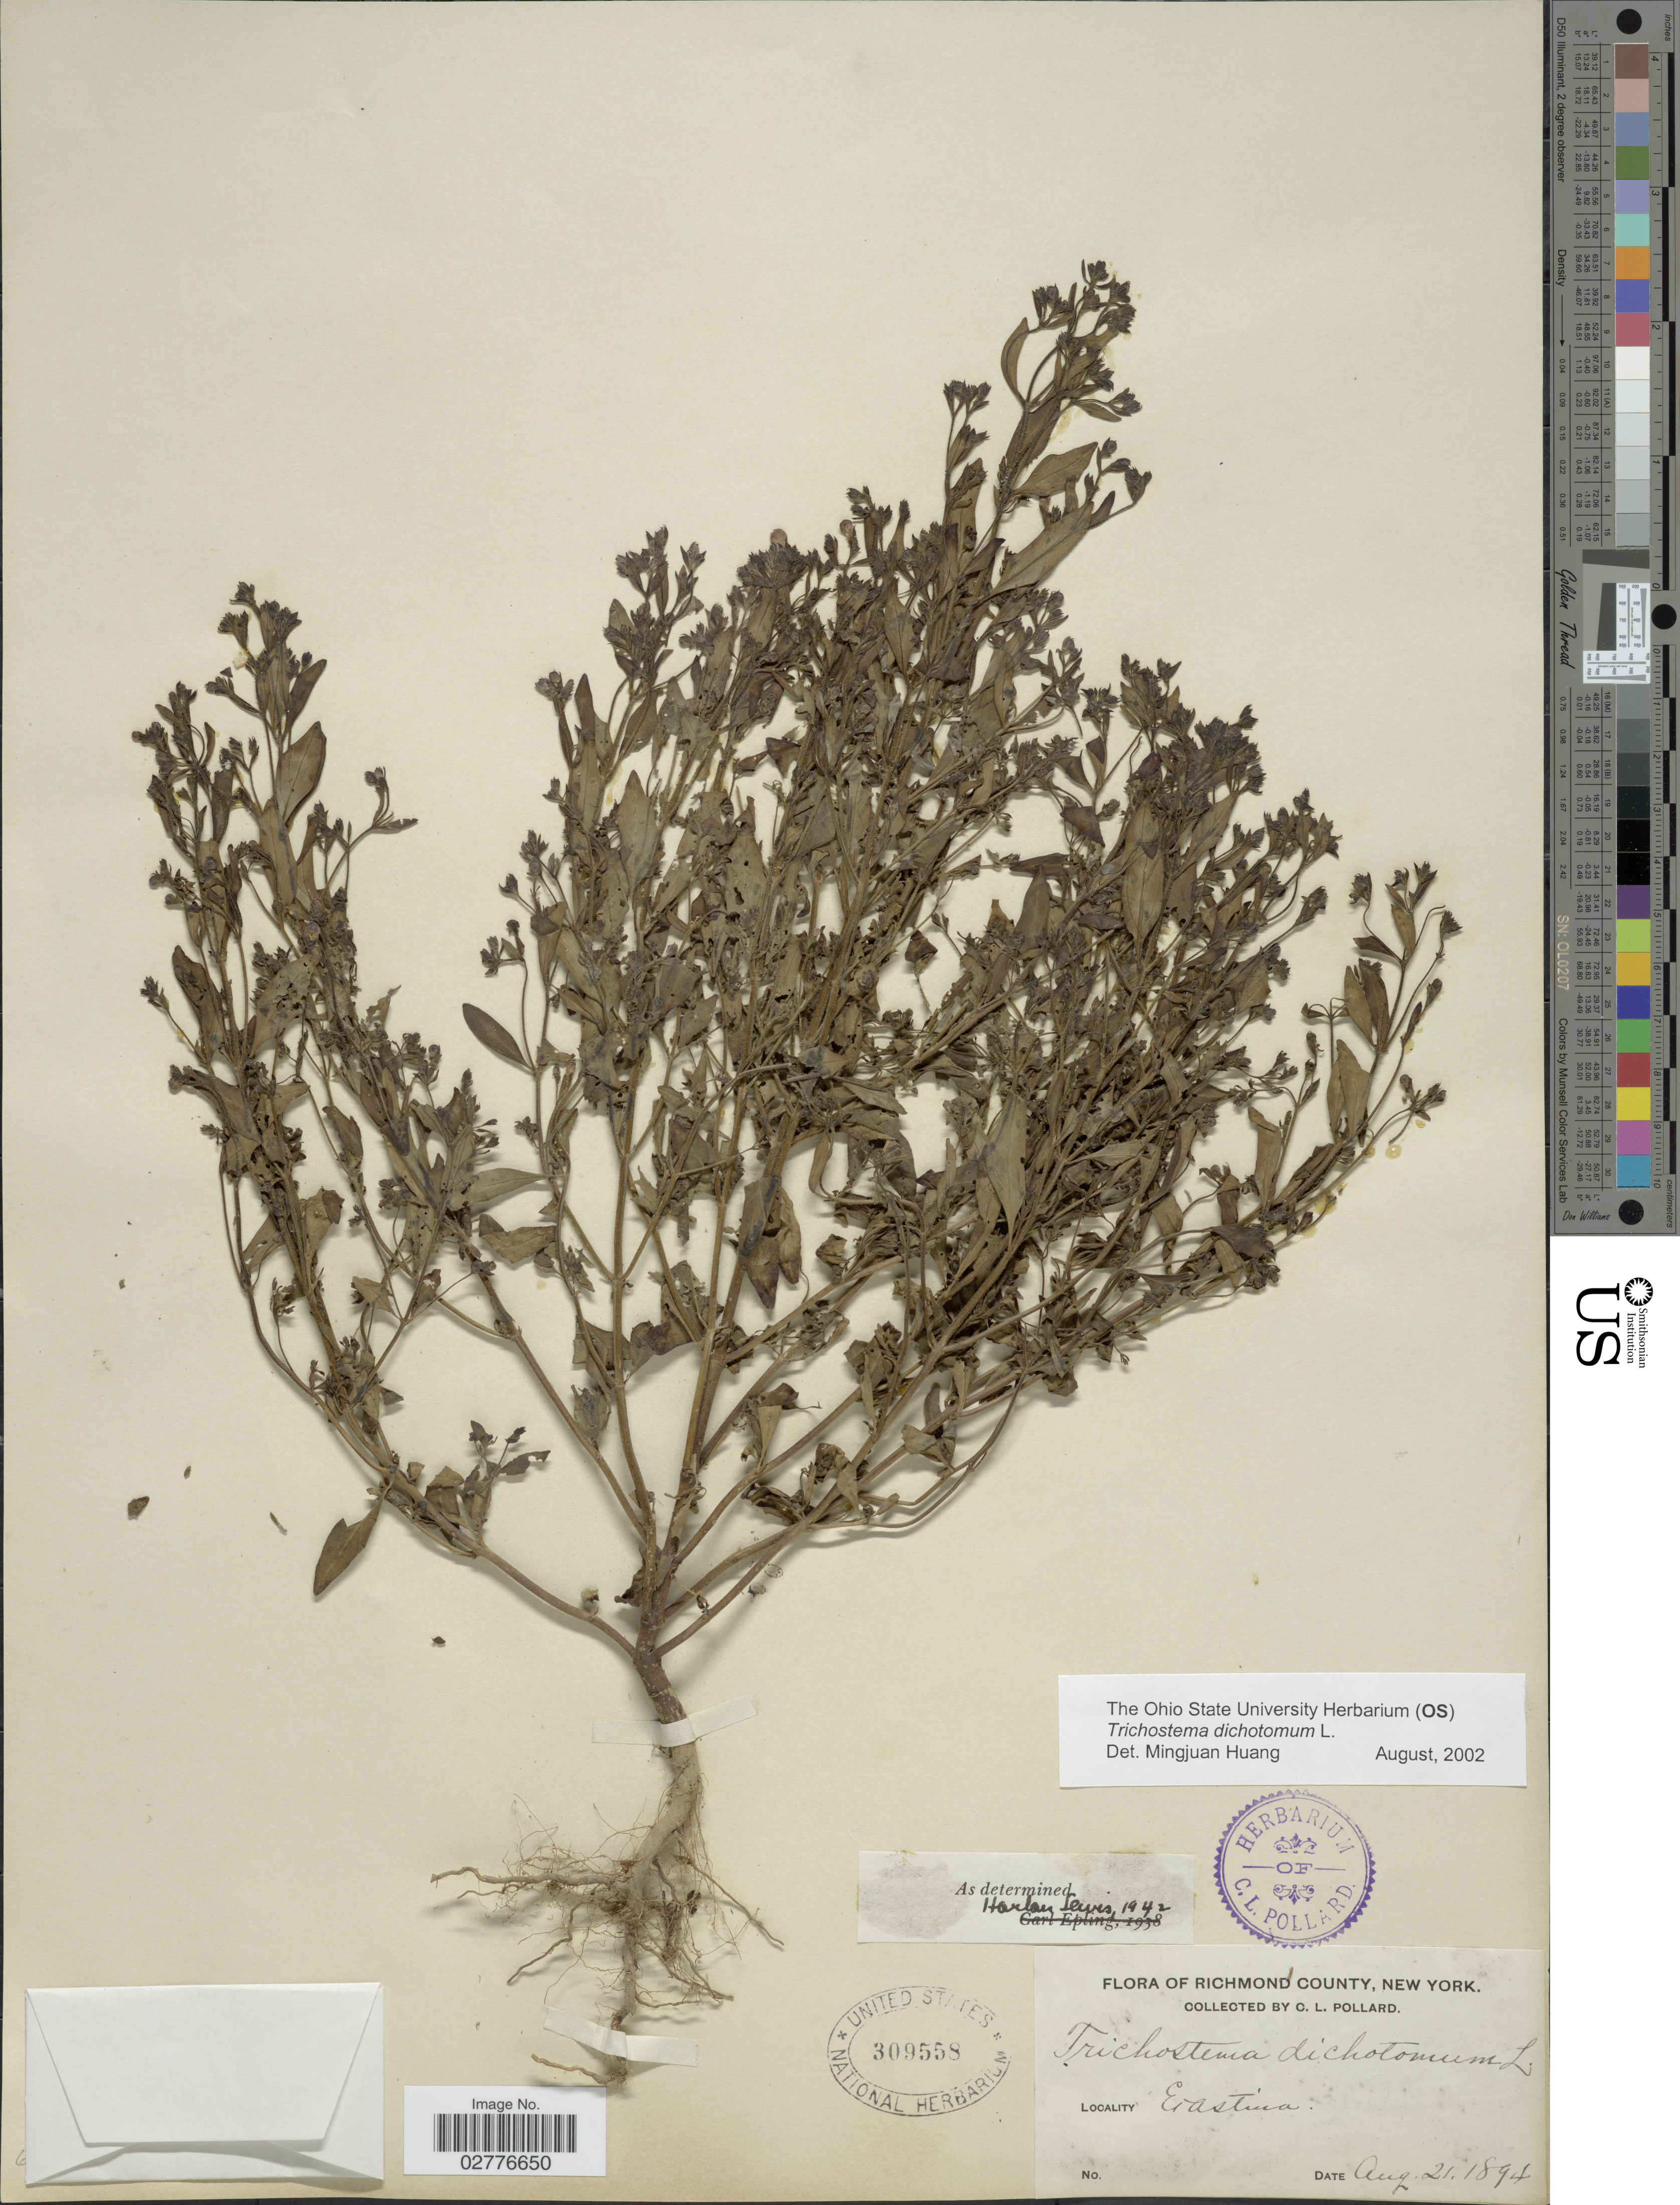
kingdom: Plantae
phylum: Tracheophyta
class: Magnoliopsida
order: Lamiales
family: Lamiaceae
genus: Trichostema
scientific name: Trichostema dichotomum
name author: L.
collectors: C. L. Pollard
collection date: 1894-08-21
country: United States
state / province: New York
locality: Richmond County. Erastina.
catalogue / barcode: US 309558